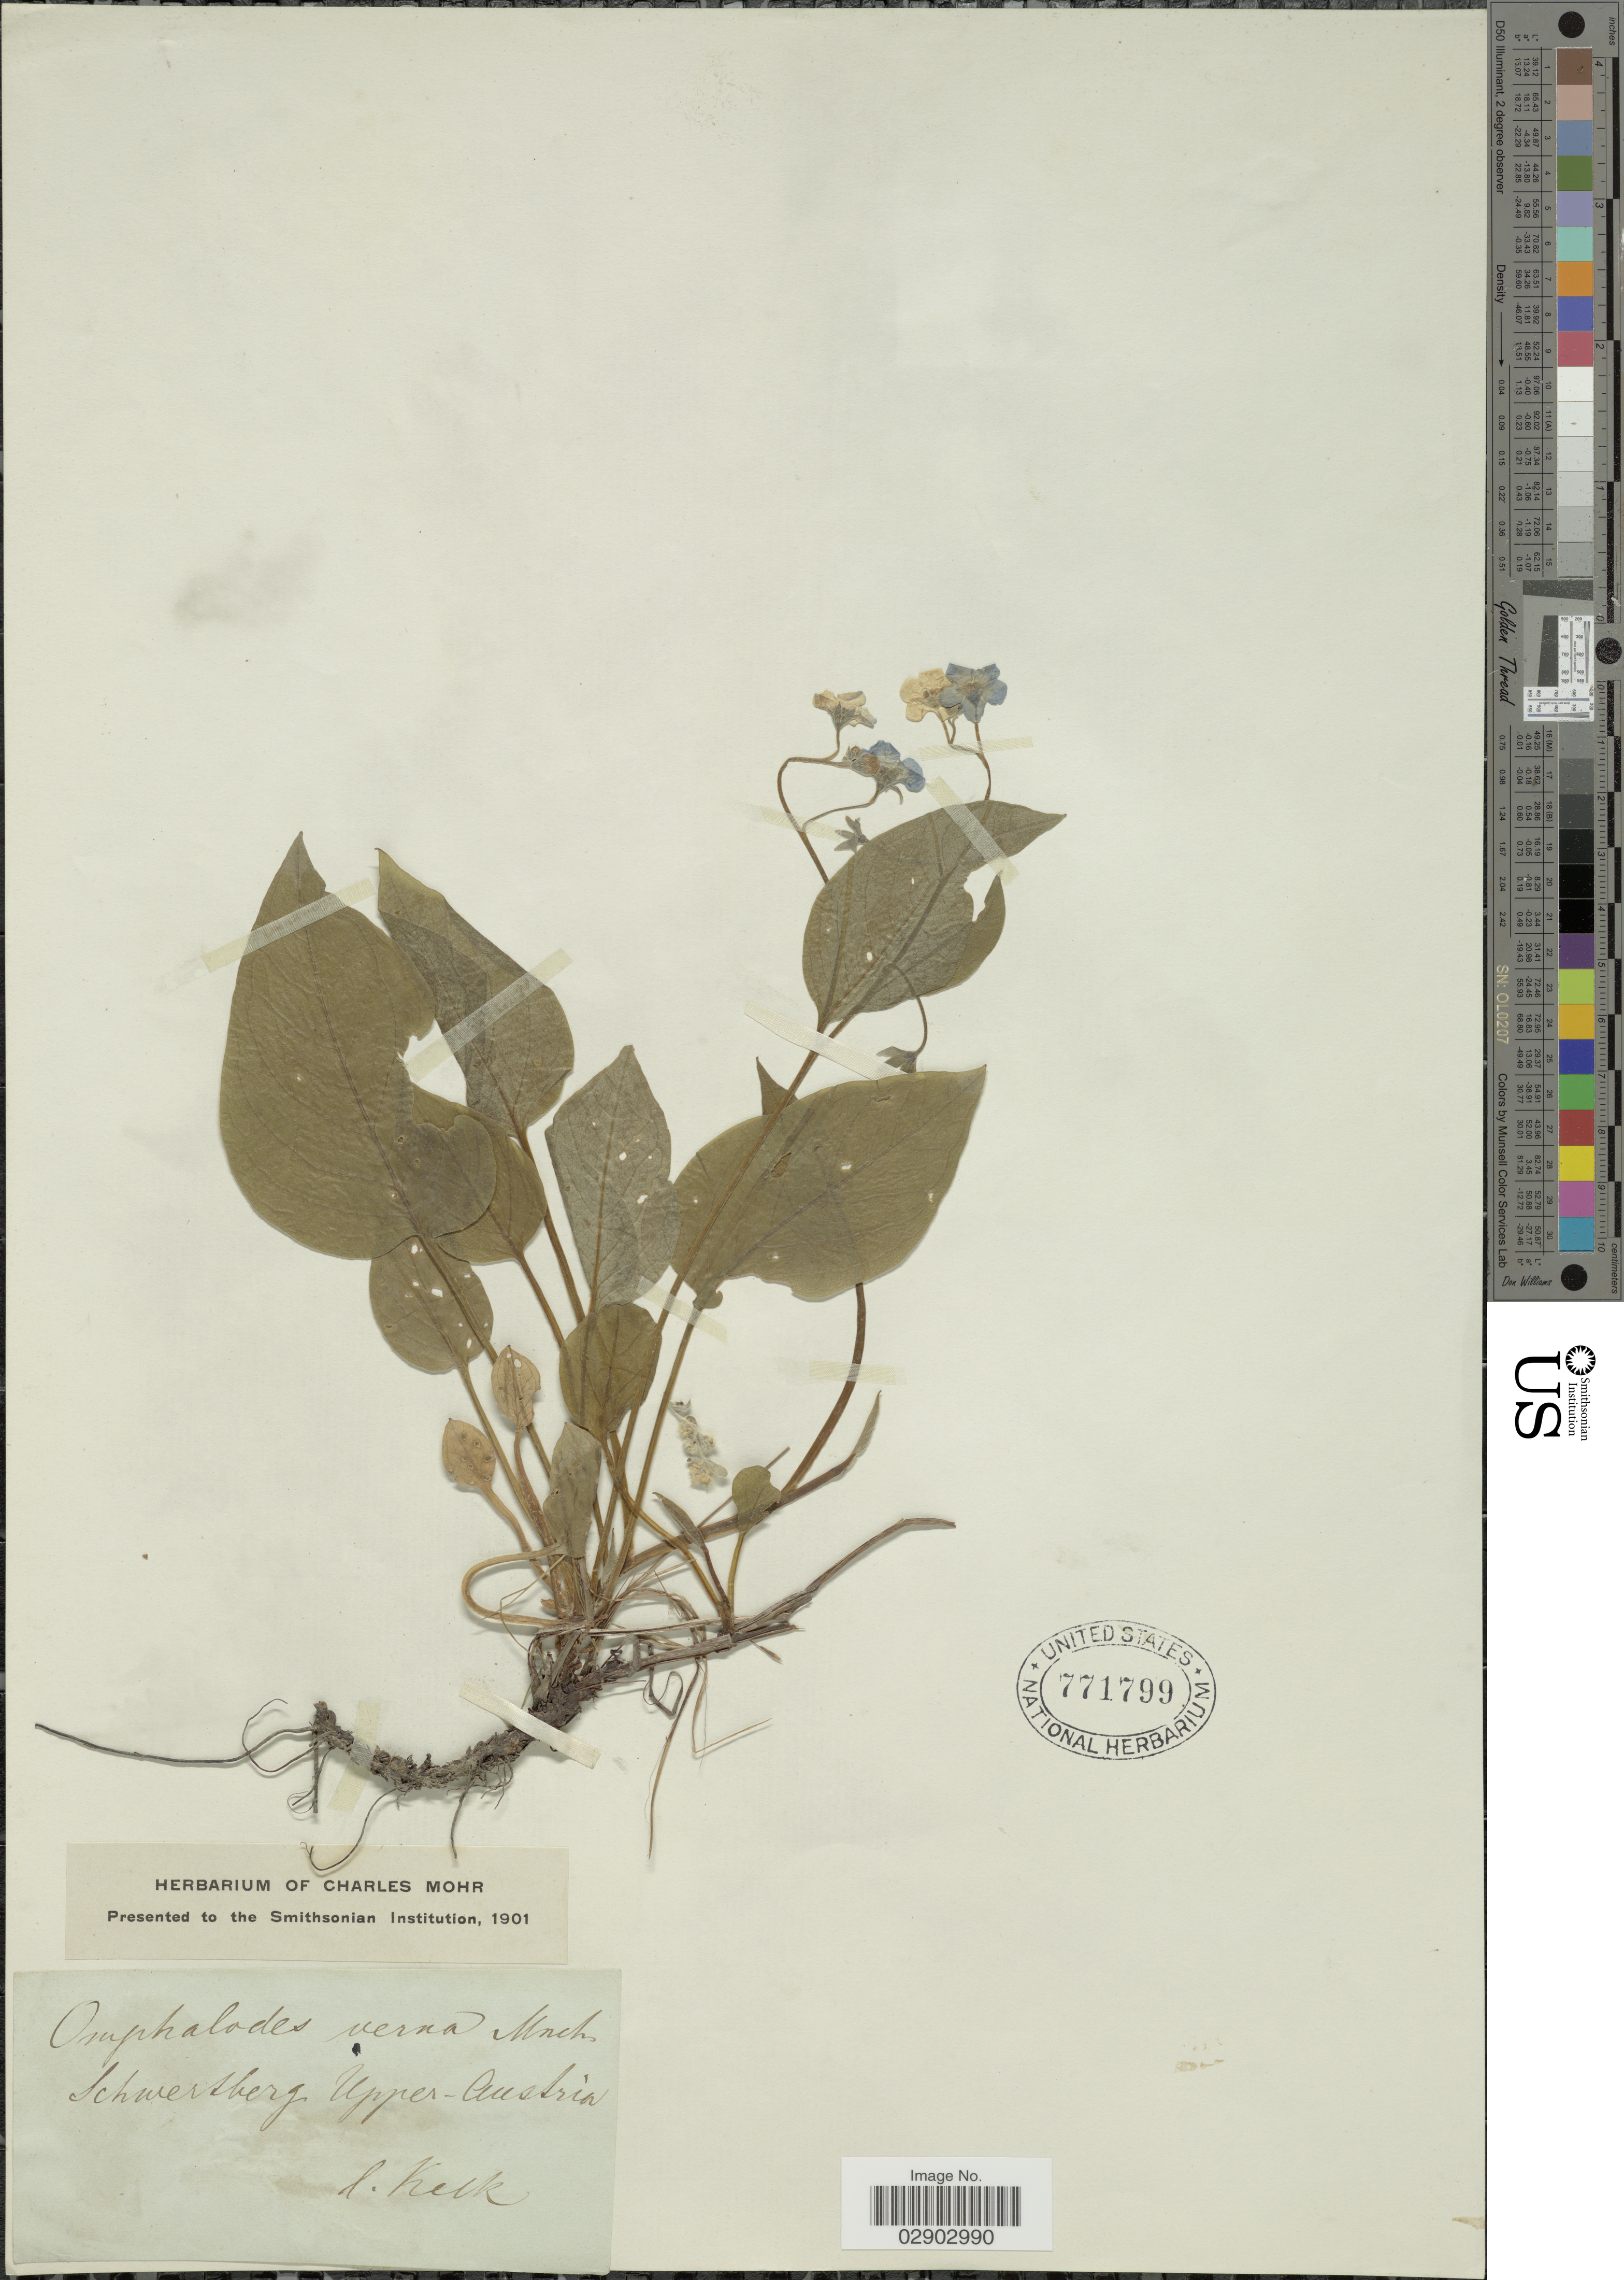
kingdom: Plantae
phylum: Tracheophyta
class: Magnoliopsida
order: Boraginales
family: Boraginaceae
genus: Omphalodes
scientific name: Omphalodes verna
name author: Moench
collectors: -- Keck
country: Austria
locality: Schwertberg. Upper-Austria.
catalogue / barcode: US 771799